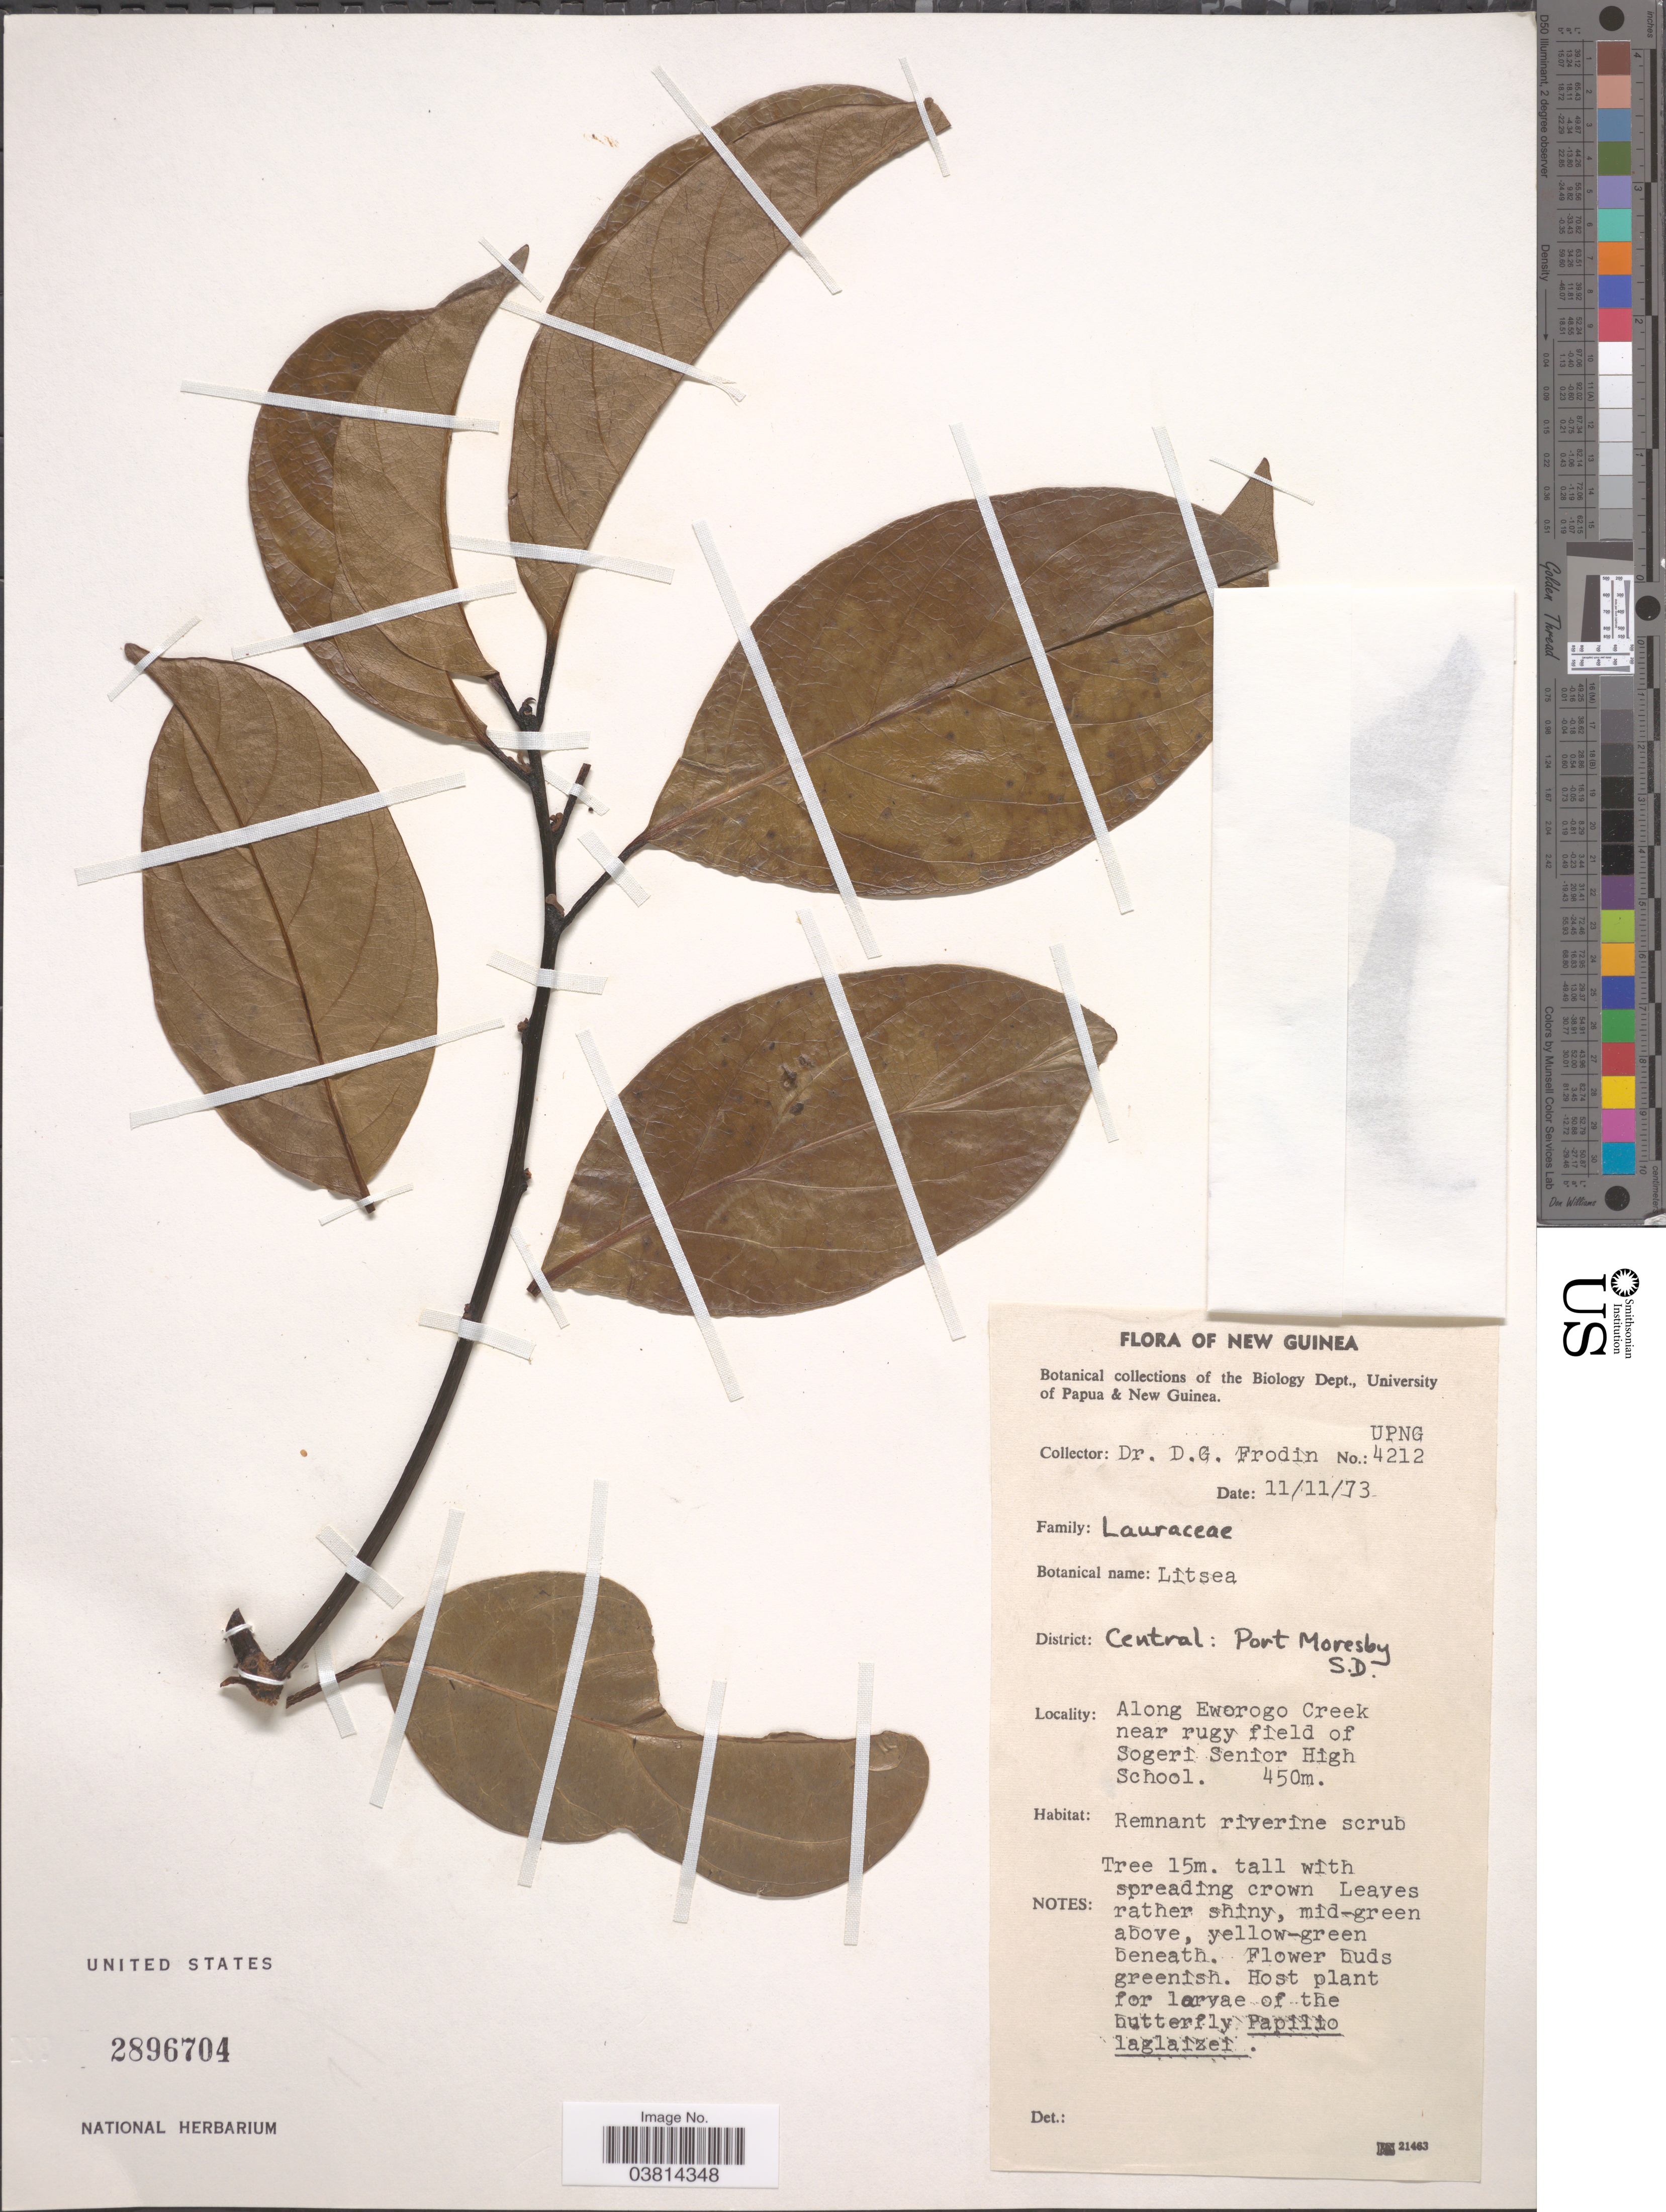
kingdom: Plantae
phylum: Tracheophyta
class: Magnoliopsida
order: Laurales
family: Lauraceae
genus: Litsea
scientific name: Litsea sp.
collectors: D. G. Frodin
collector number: UPNG4212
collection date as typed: Transcribed d/m/y: 11/11/73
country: Papua New Guinea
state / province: Central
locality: New Guinea. District: Central: Port Moresby S.D. Along Eworogo Creek near rugy field of Sogeri Senior High School.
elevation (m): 450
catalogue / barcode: US 2896704